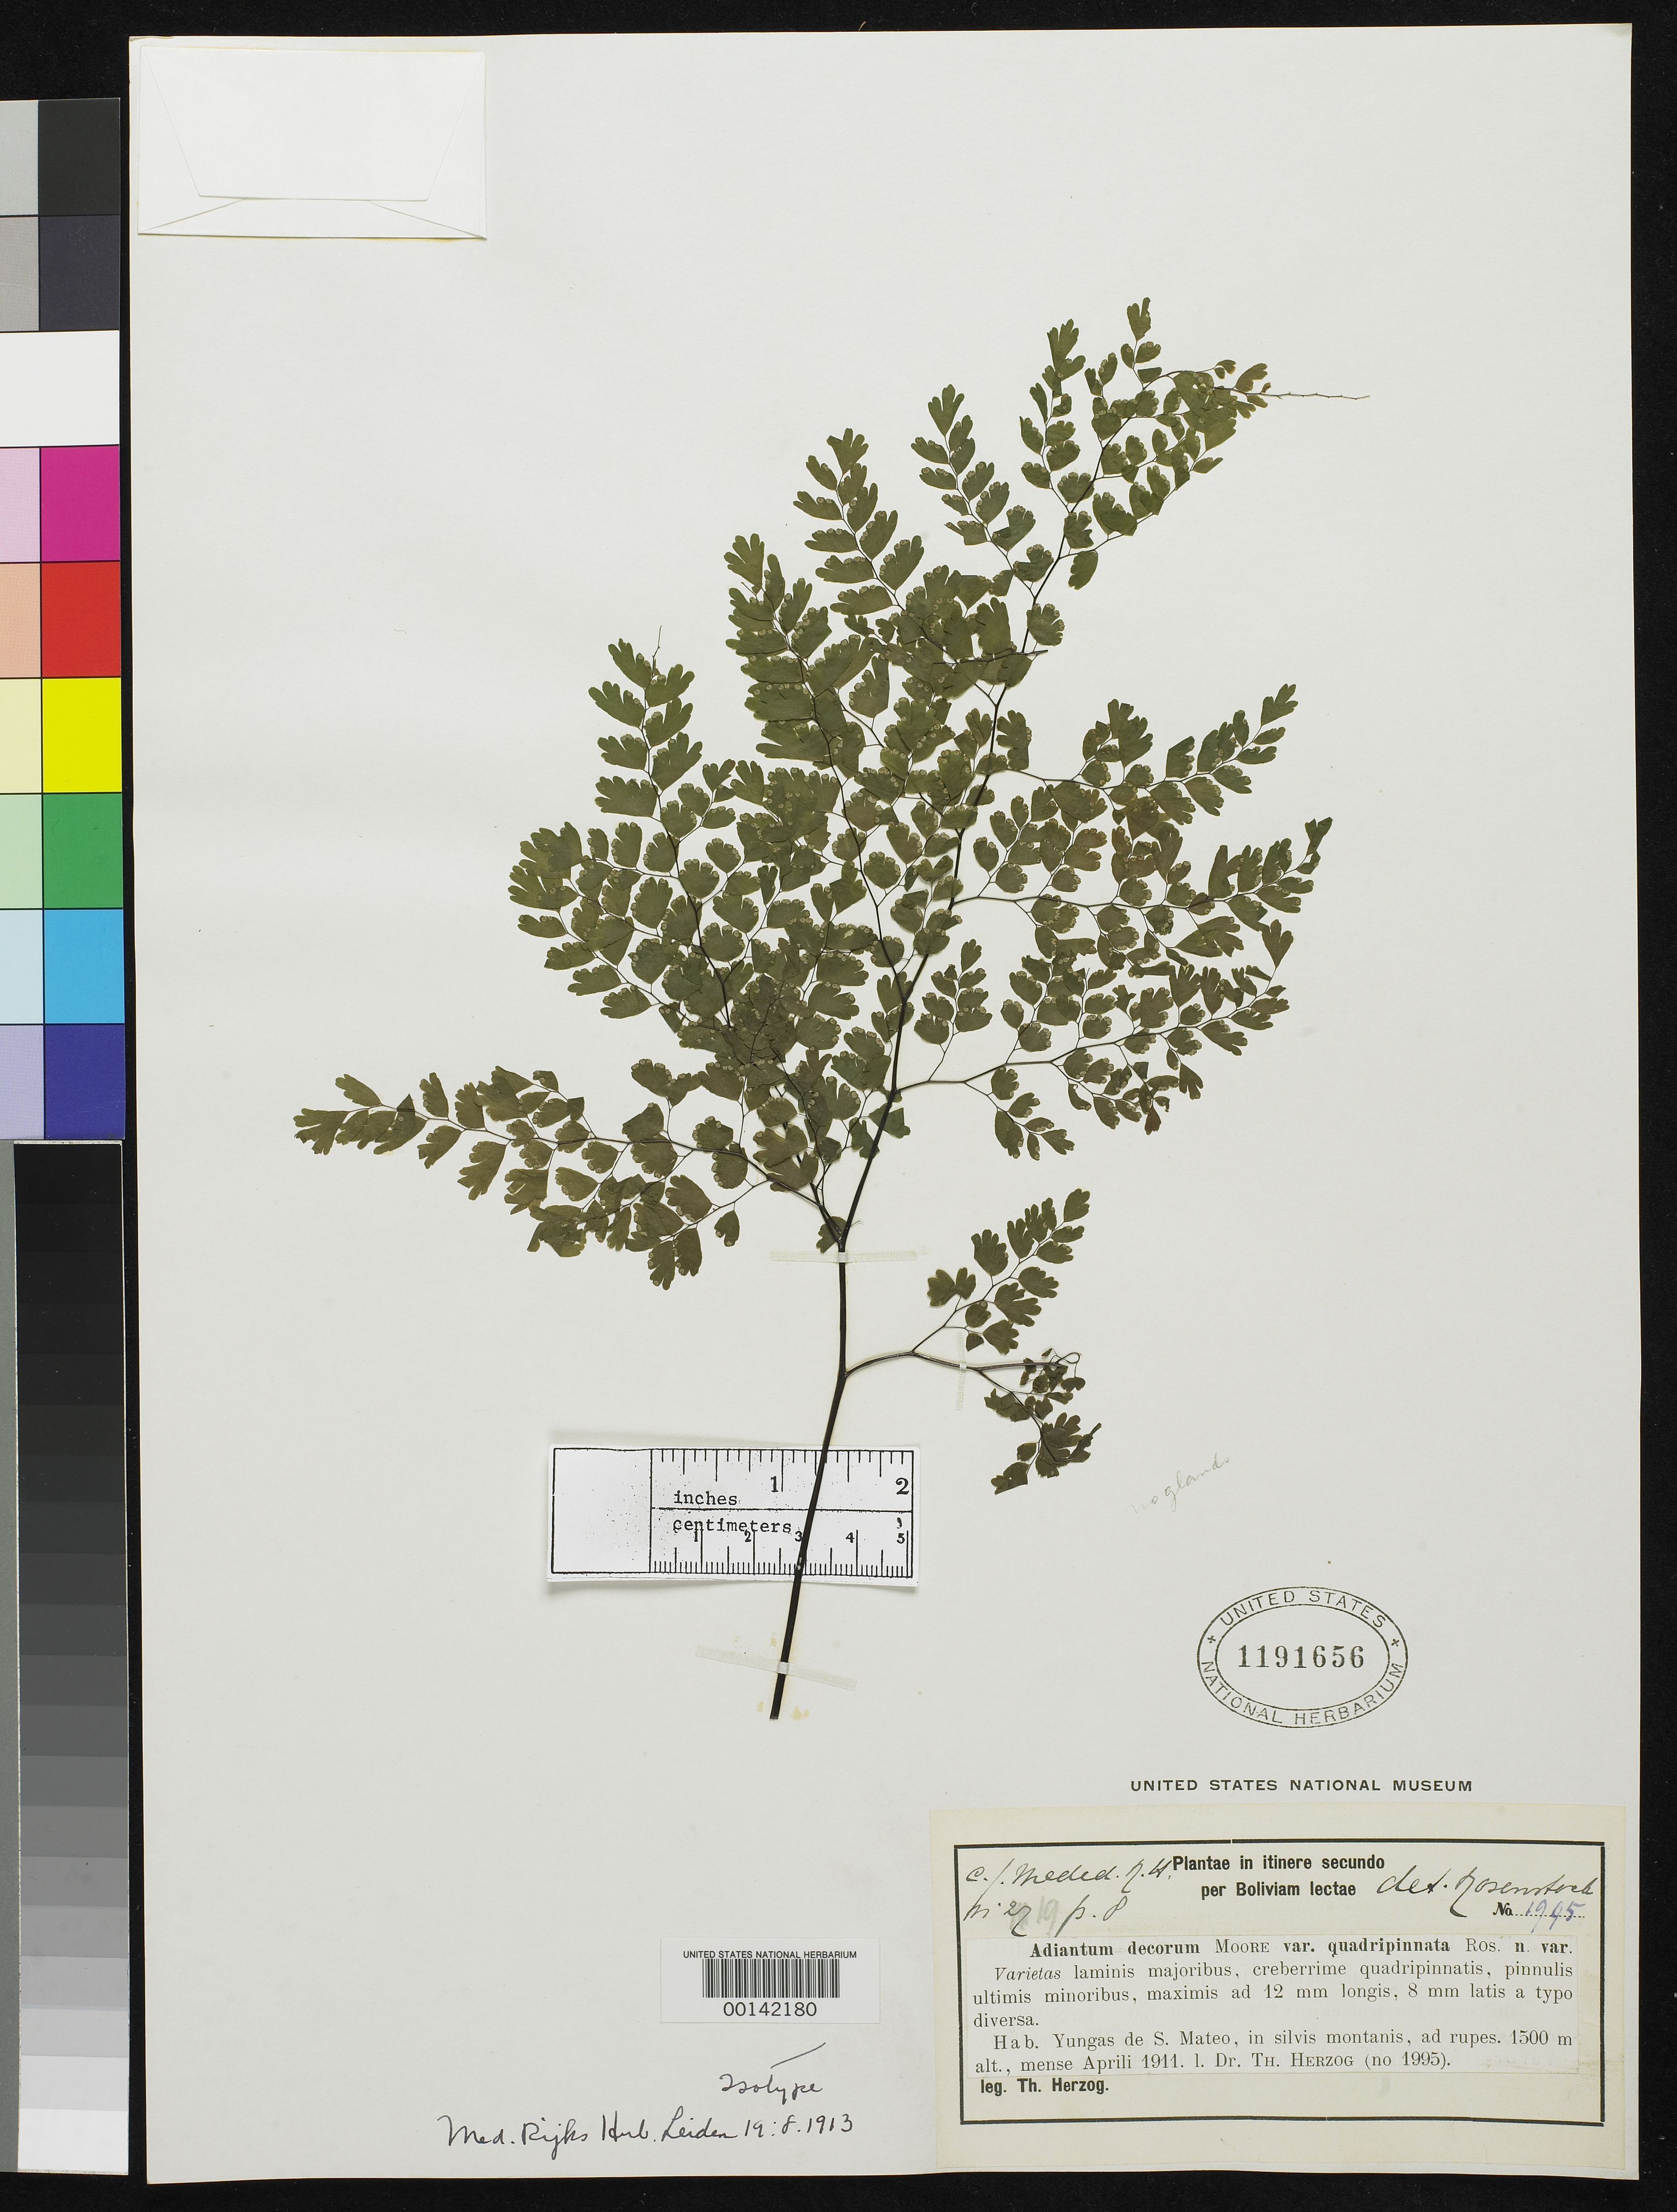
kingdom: Plantae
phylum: Tracheophyta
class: Polypodiopsida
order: Polypodiales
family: Pteridaceae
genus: Adiantum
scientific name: Adiantum decorum var. quadripinnatum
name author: Rosenst.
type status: Type Collection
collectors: T. K. J. Herzog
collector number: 1995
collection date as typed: Apr 1911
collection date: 1911-04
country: Bolivia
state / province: La Paz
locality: Yungas de San Mateo.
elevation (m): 1500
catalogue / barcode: US 1191656